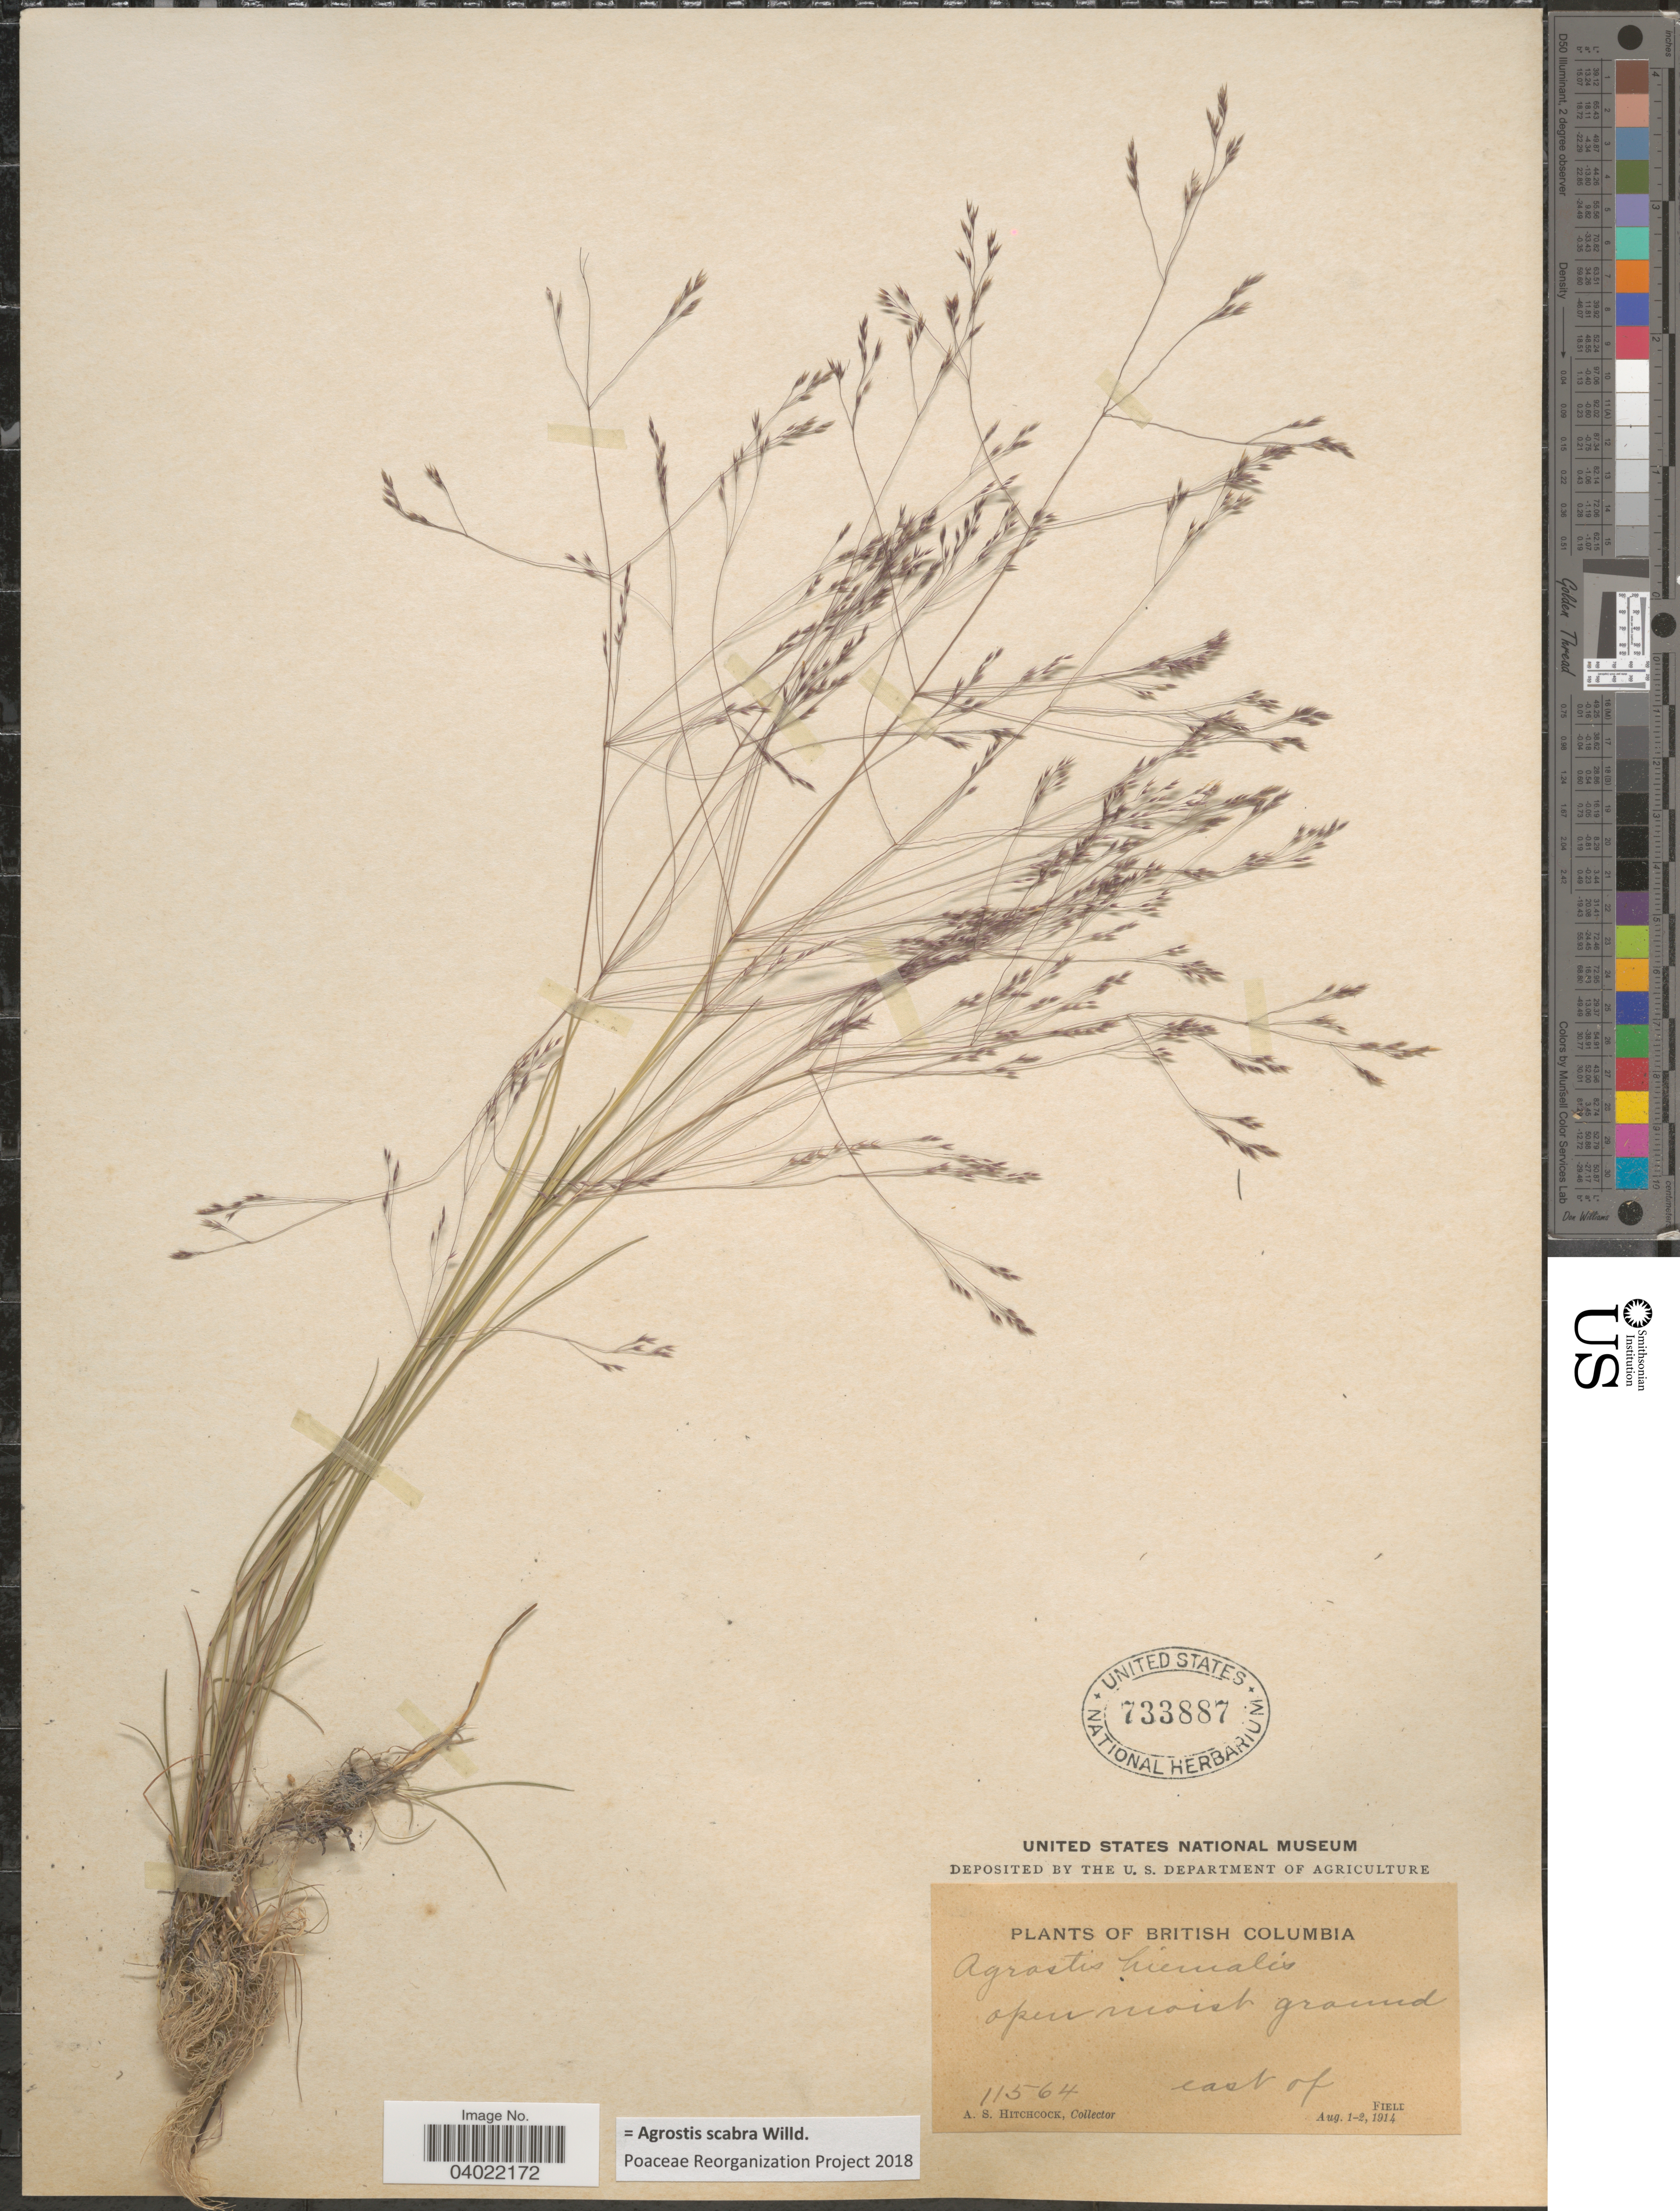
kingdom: Plantae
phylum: Tracheophyta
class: Liliopsida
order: Poales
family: Poaceae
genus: Agrostis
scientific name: Agrostis scabra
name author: Willd.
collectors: A. S. Hitchcock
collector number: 11564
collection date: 1914-08-01/1914-08-02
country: Canada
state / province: British Columbia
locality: Open moist ground. East of Fiele.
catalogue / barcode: US 733887